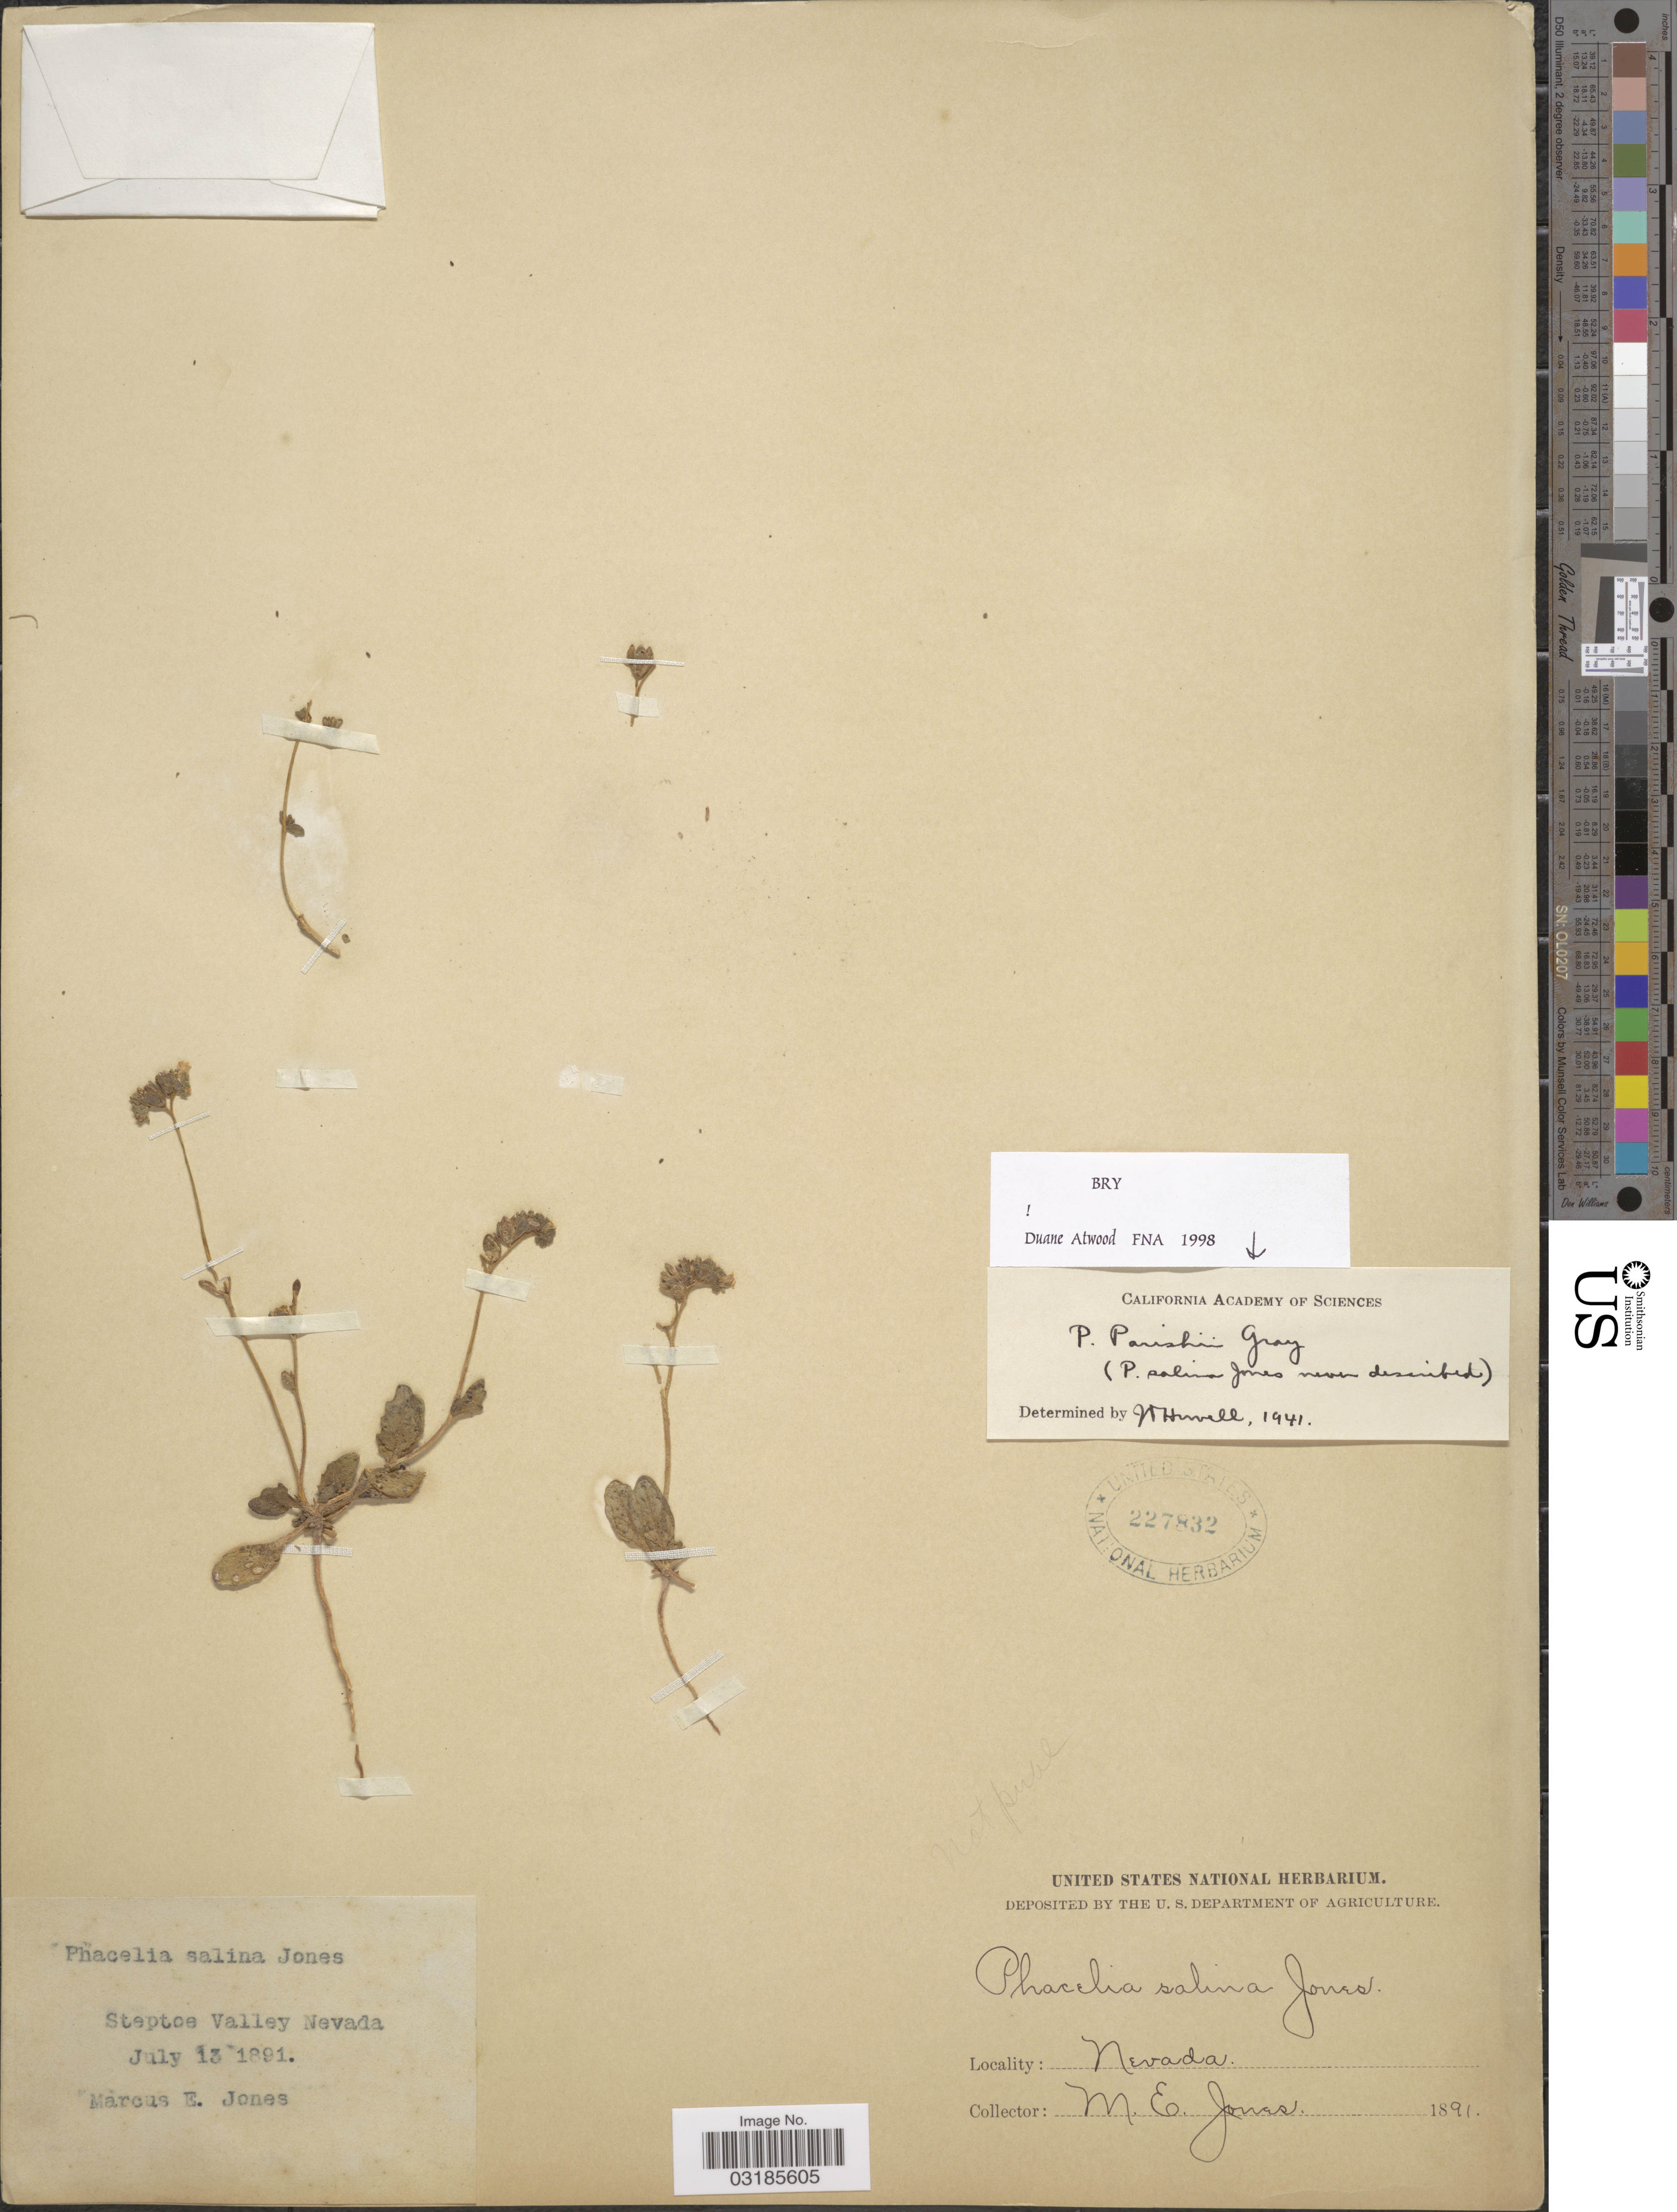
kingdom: Plantae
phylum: Tracheophyta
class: Magnoliopsida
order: Boraginales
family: Hydrophyllaceae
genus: Phacelia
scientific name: Phacelia parishii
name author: A. Gray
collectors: M. E. Jones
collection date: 1891-07-13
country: United States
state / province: Nevada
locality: Steptoe Valley.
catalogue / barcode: US 227832